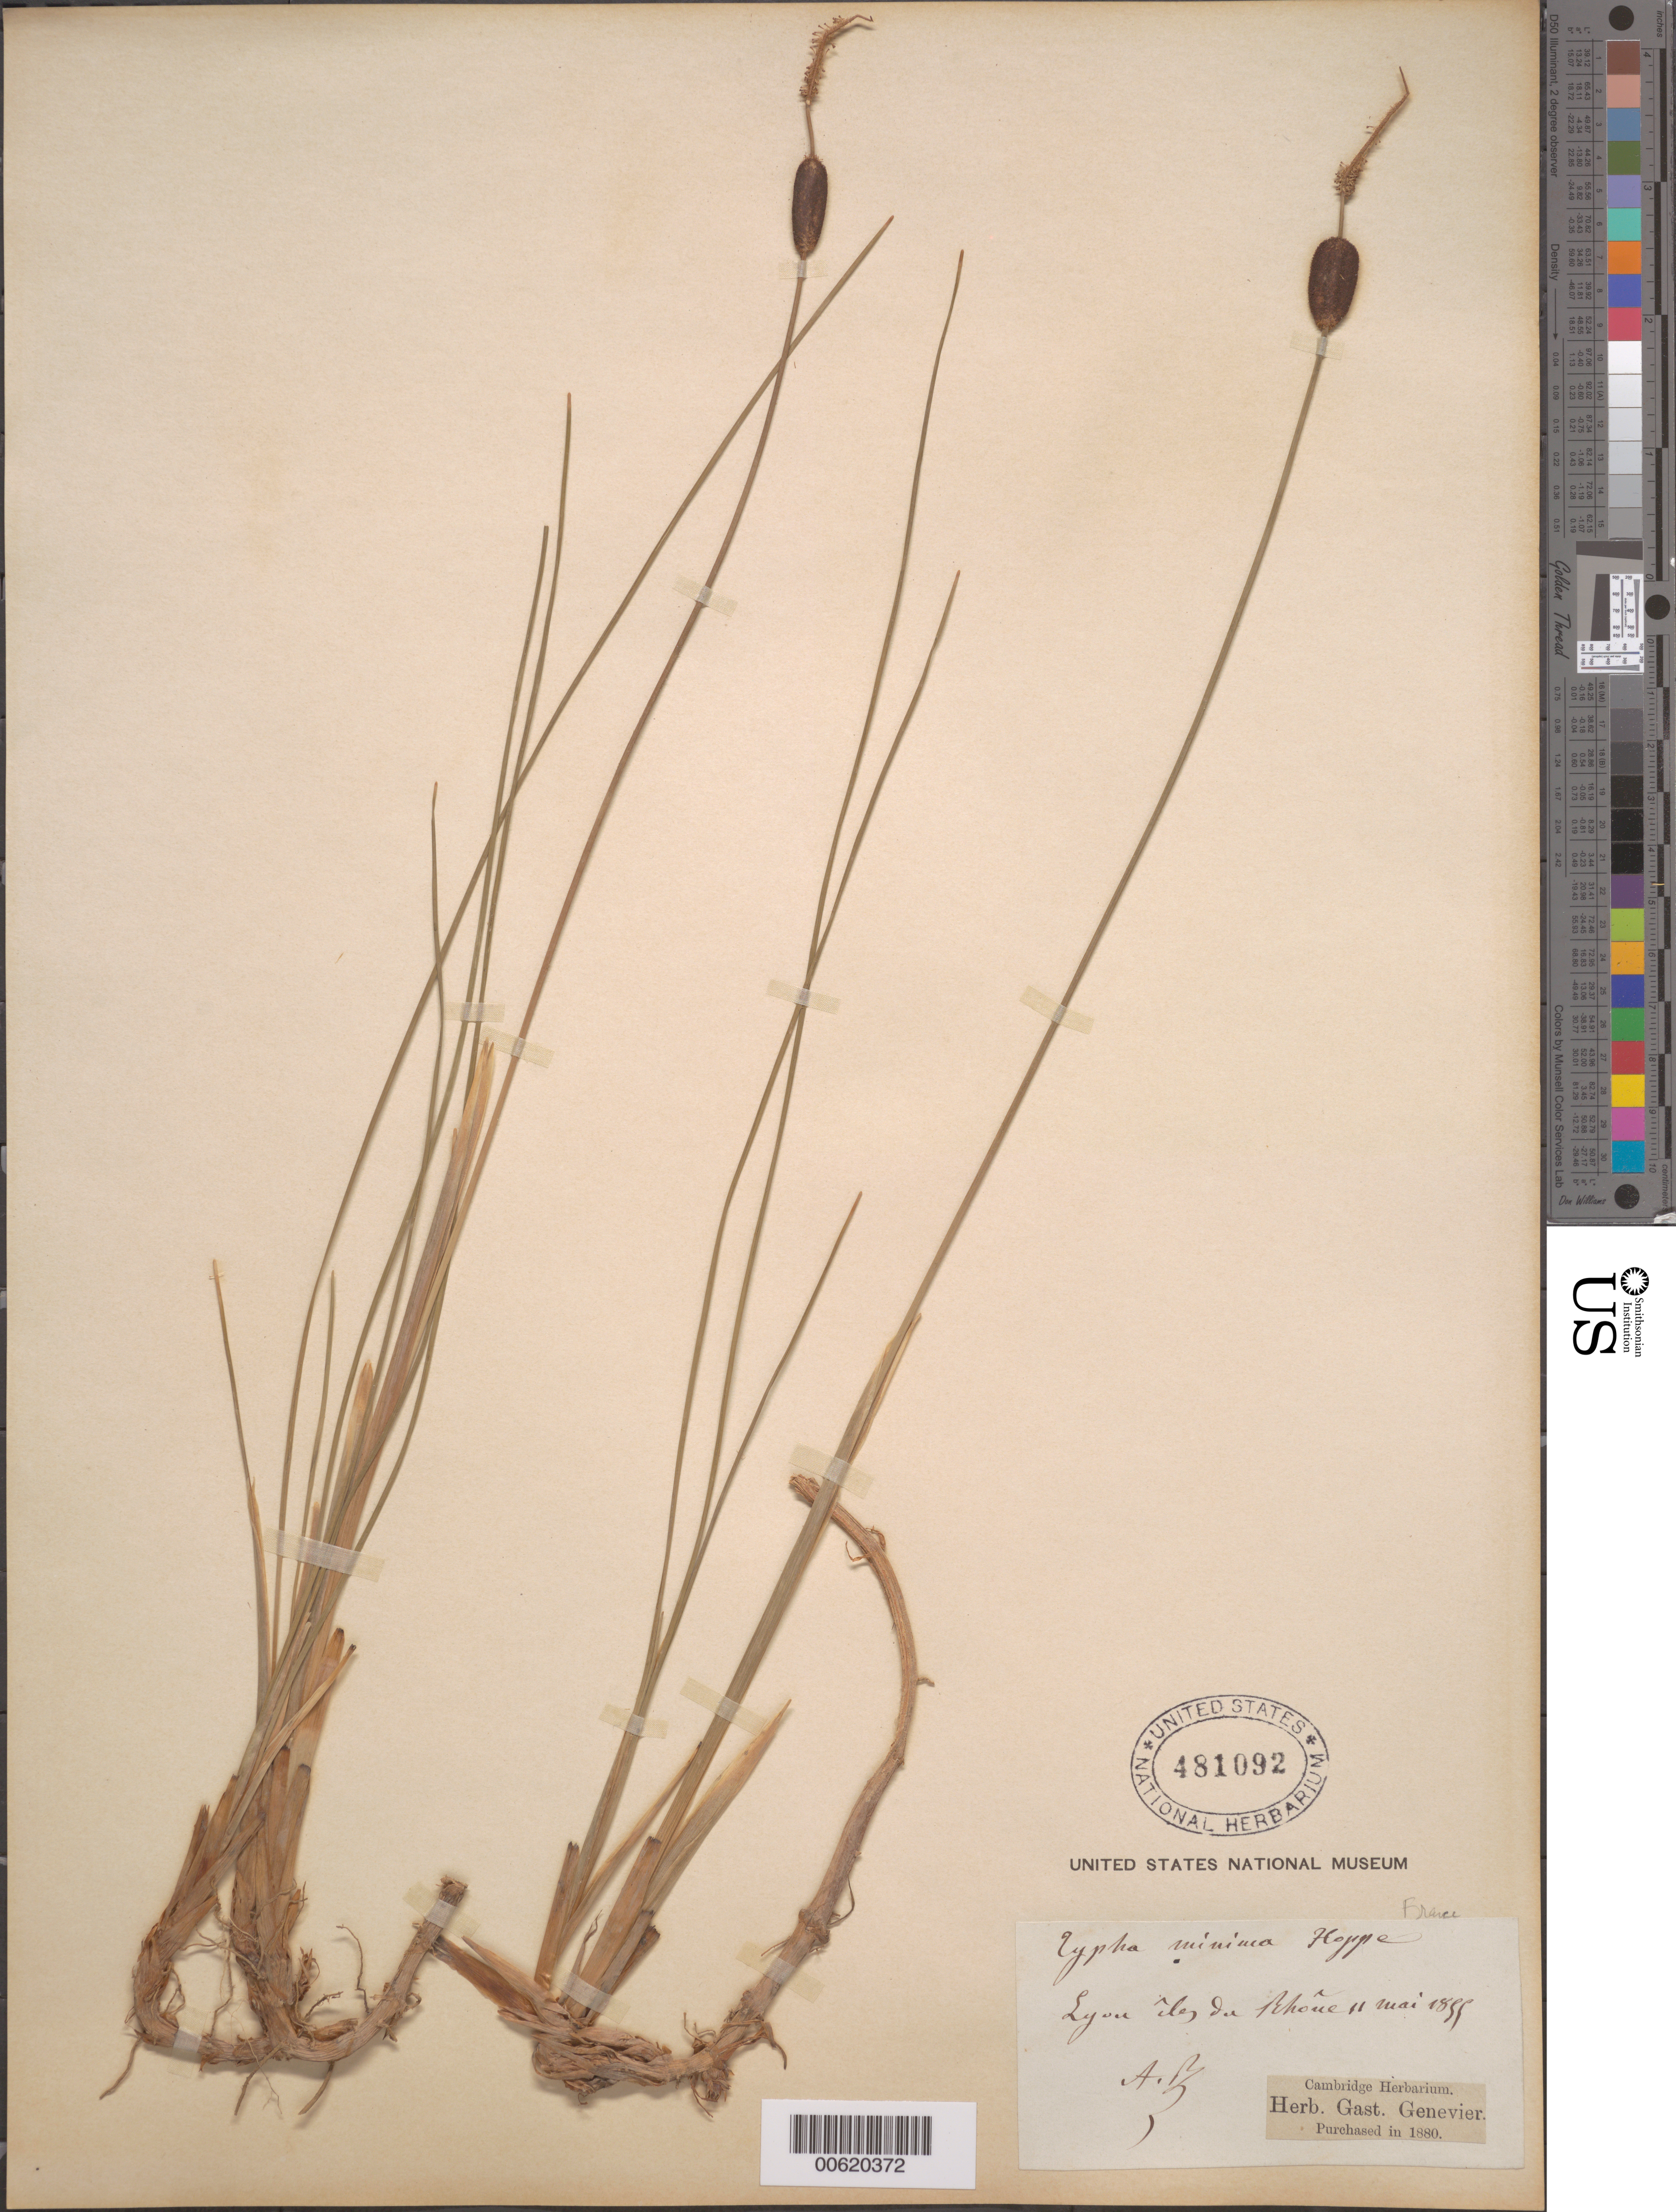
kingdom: Plantae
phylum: Tracheophyta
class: Liliopsida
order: Poales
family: Typhaceae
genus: Typha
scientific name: Typha minima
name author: Funck ex Hoppe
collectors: G. Genevier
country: France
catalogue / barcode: US 481092